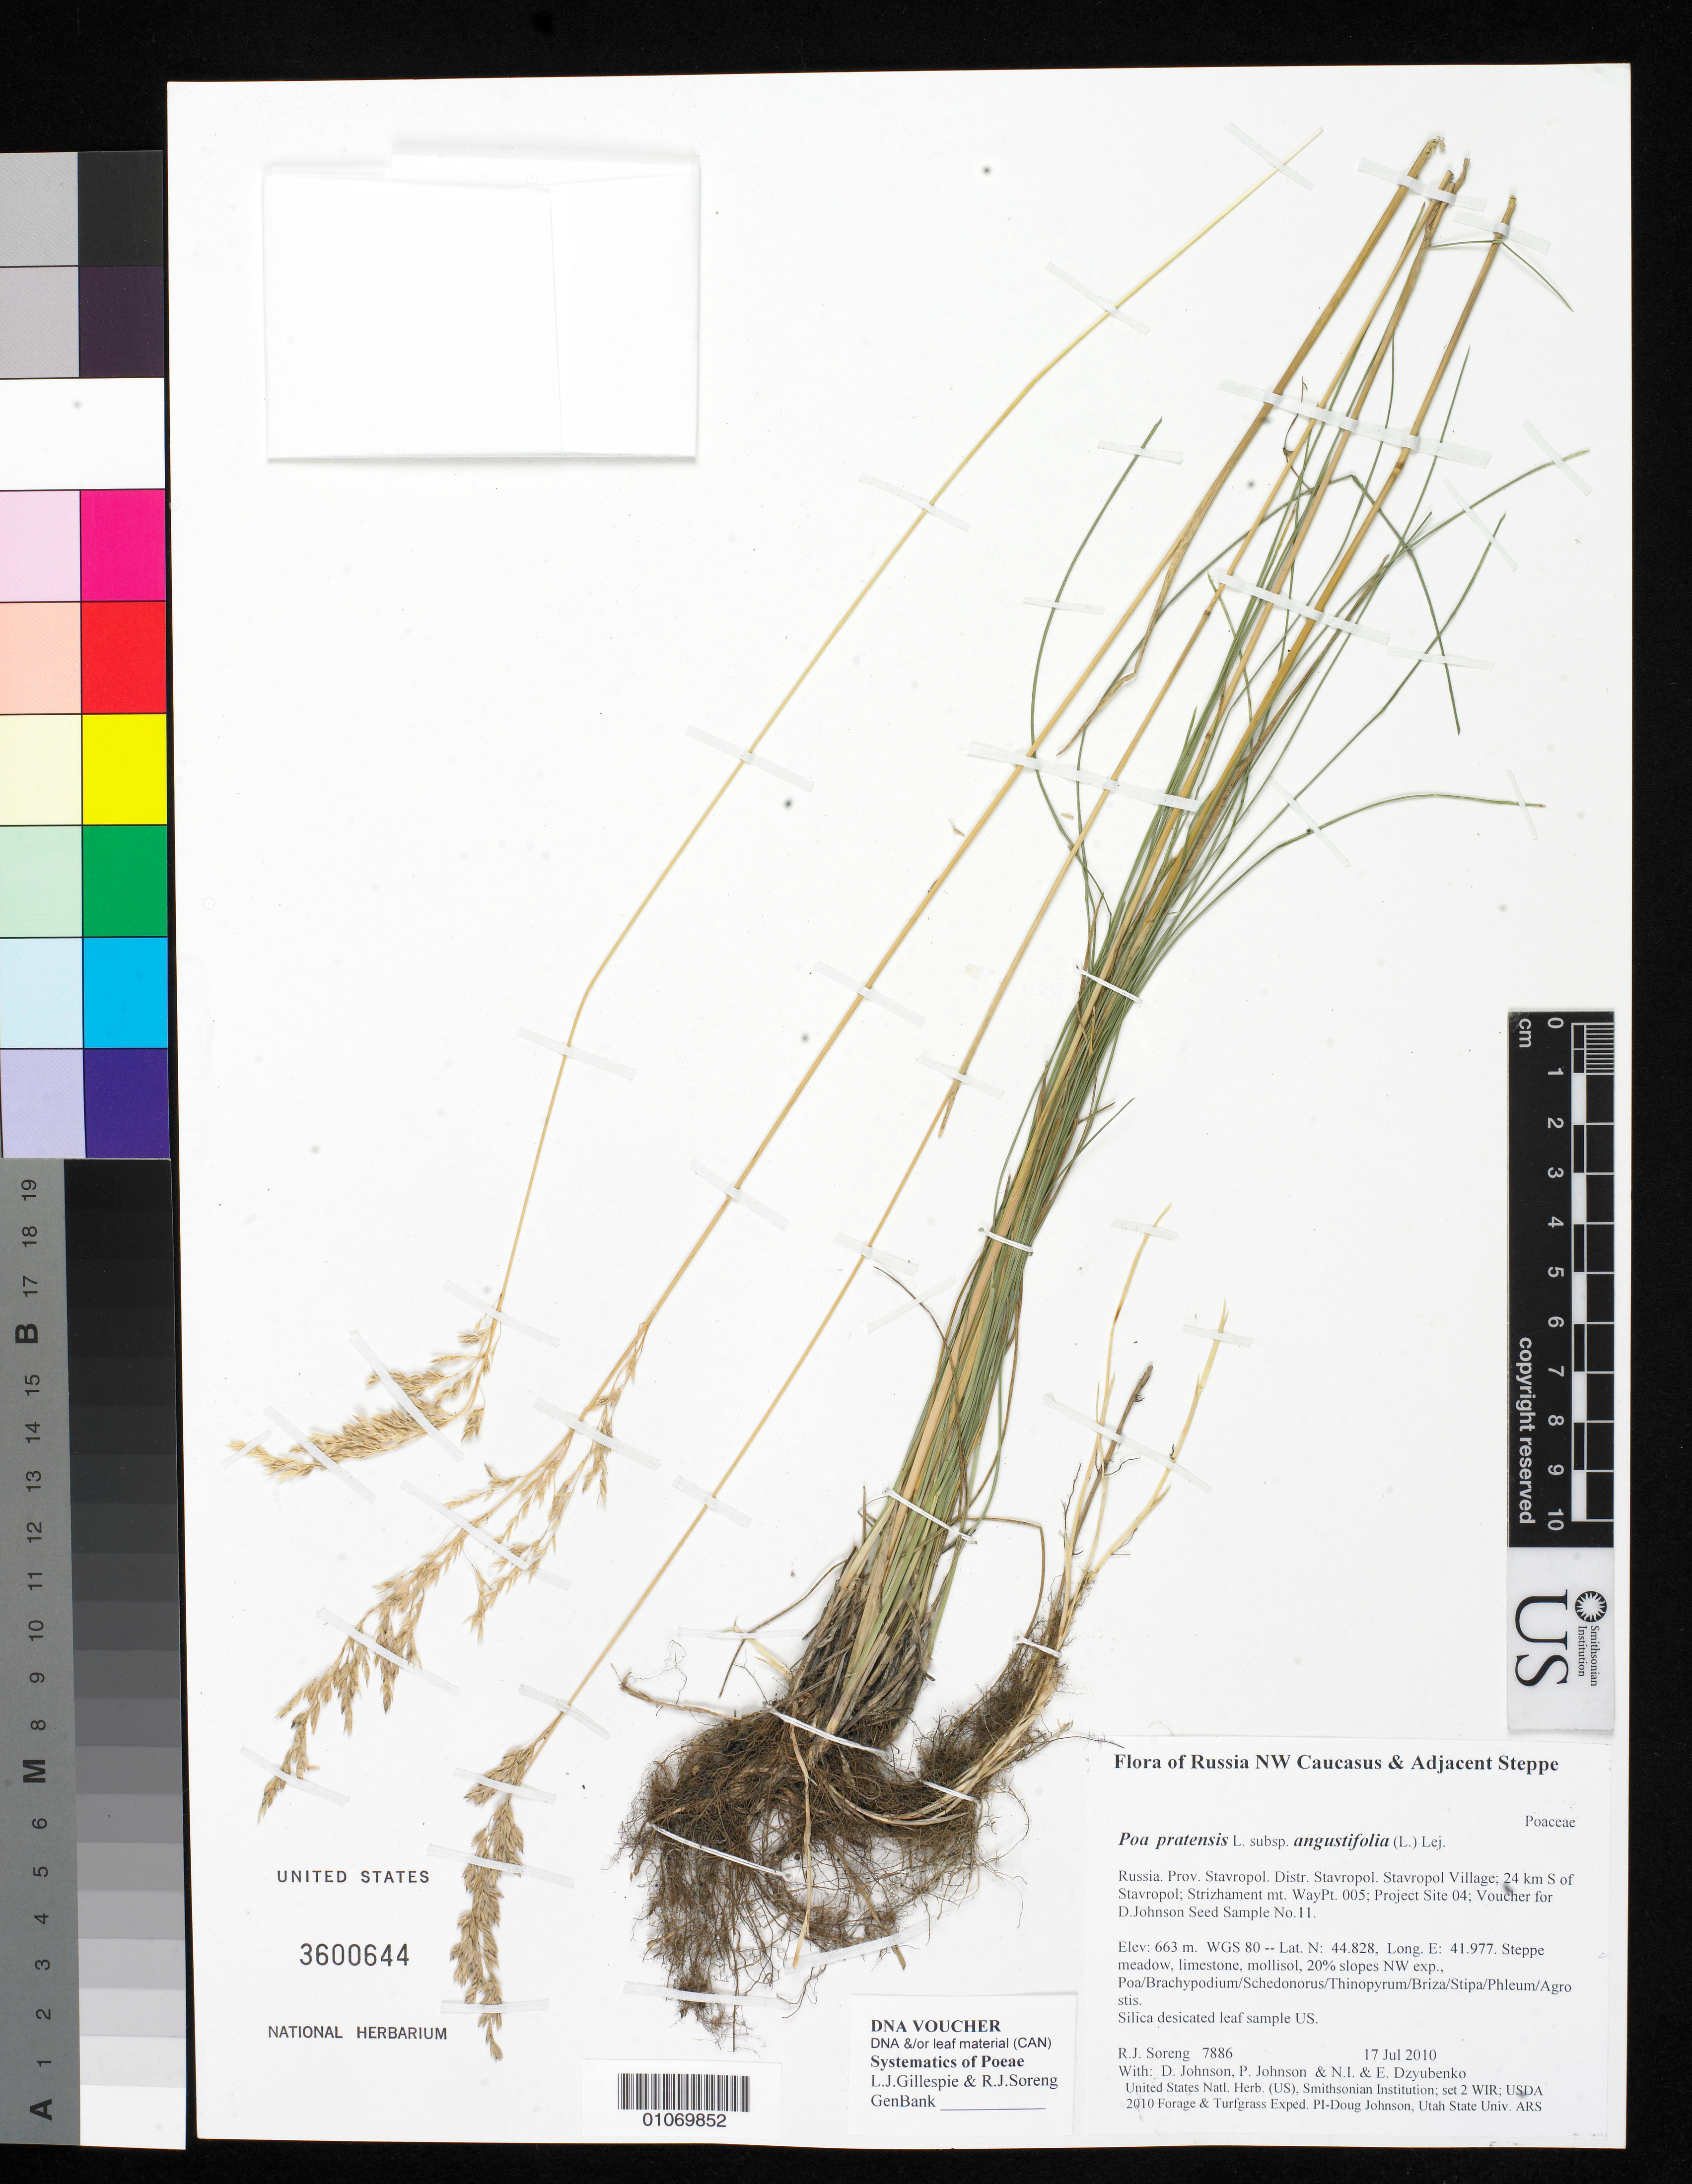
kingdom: Plantae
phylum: Tracheophyta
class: Liliopsida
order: Poales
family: Poaceae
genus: Poa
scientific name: Poa pratensis subsp. angustifolia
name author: (L.) Lej.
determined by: Soreng, Robert J., Research Associate (BOT), Smithsonian Institution - National Museum of Natural History (UNITED STATES)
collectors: R. J. Soreng, D. Johnson, P. Johnson, N. Dzyubenko & E. Dzyubenko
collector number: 7886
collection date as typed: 17 Jul 2010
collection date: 2010-07-17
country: Russian Federation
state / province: Stavropol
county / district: Stavropol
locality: Stavropol Village; 24 km S of Stavropol; Strizhament mt.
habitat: Steppe meadow, limestone, mollisol, 20% slopes NW exp., Poa/Brachypodium/Schedonorus/Thinopyrum/Briza/Stipa/Phleum/Agrostis/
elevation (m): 663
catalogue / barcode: US 3600644